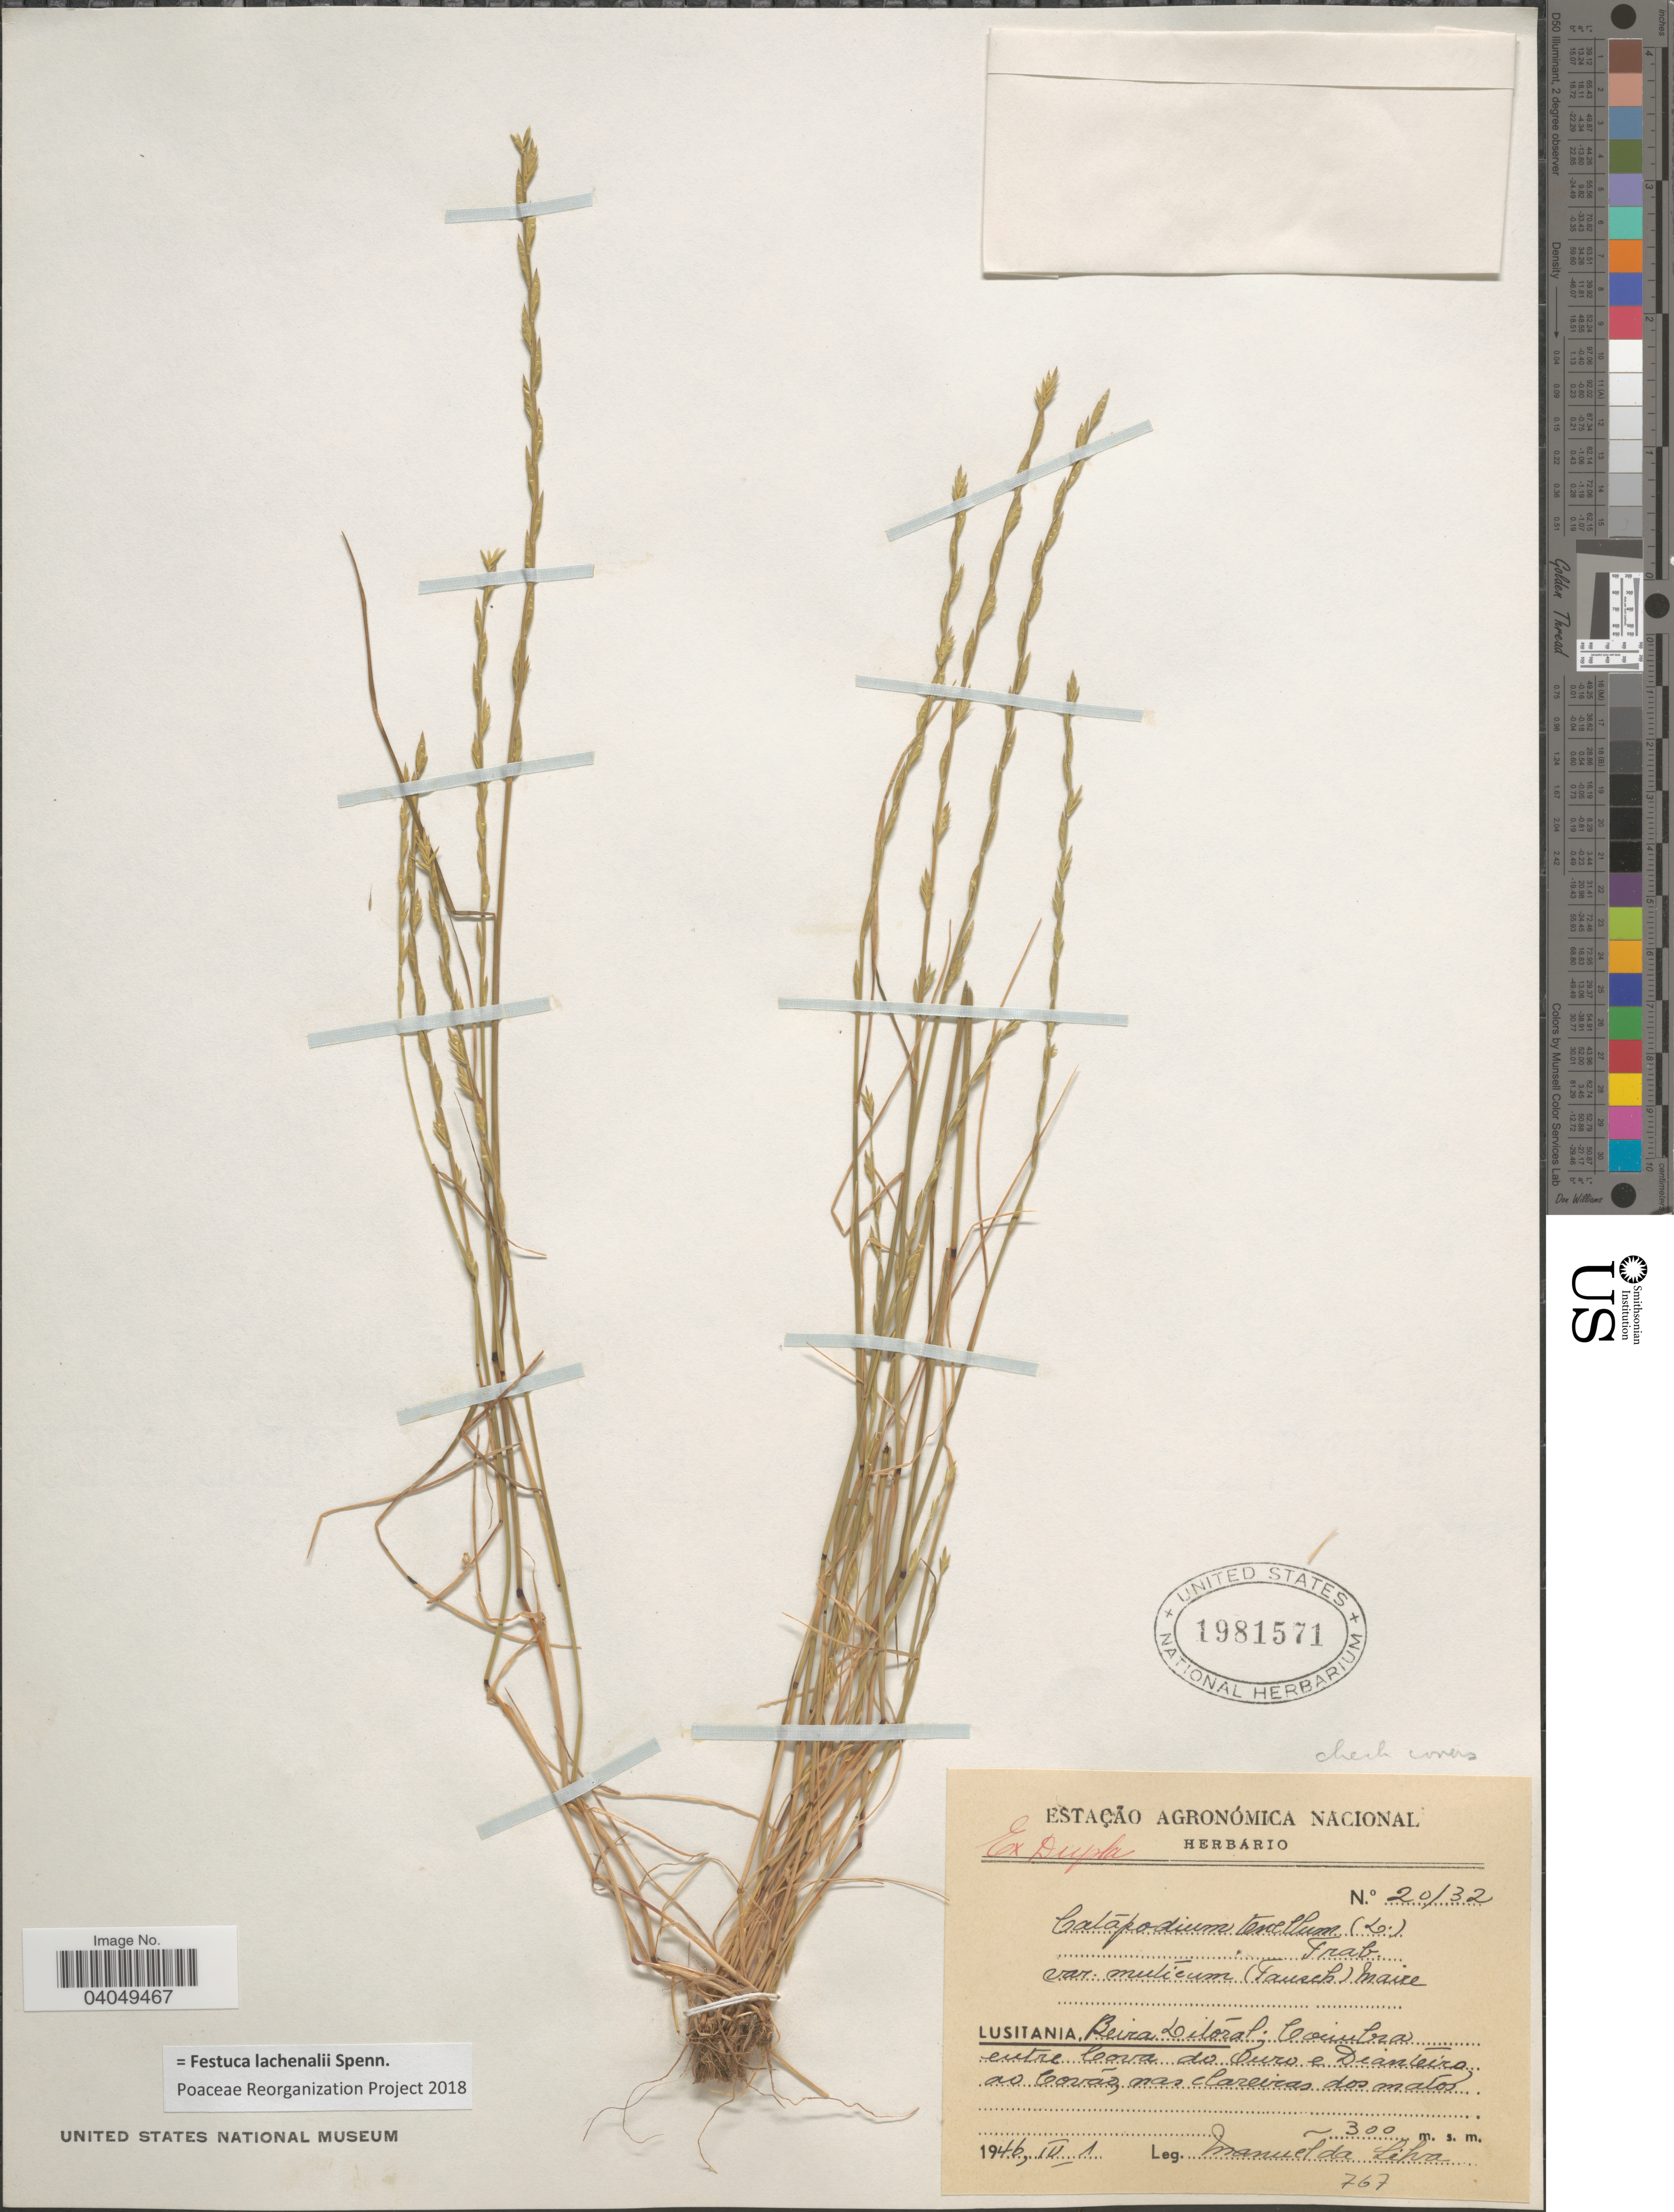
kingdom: Plantae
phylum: Tracheophyta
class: Liliopsida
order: Poales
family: Poaceae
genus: Festuca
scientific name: Festuca lachenalii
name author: Spenn.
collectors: M. Silva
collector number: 767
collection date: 1946-04-01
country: Portugal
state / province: Coimbra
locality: Lusitania: Beira Litoral; Coimbra entre Cova do Ouro e Dianteiro ao Covão.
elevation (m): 300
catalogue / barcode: US 1981571